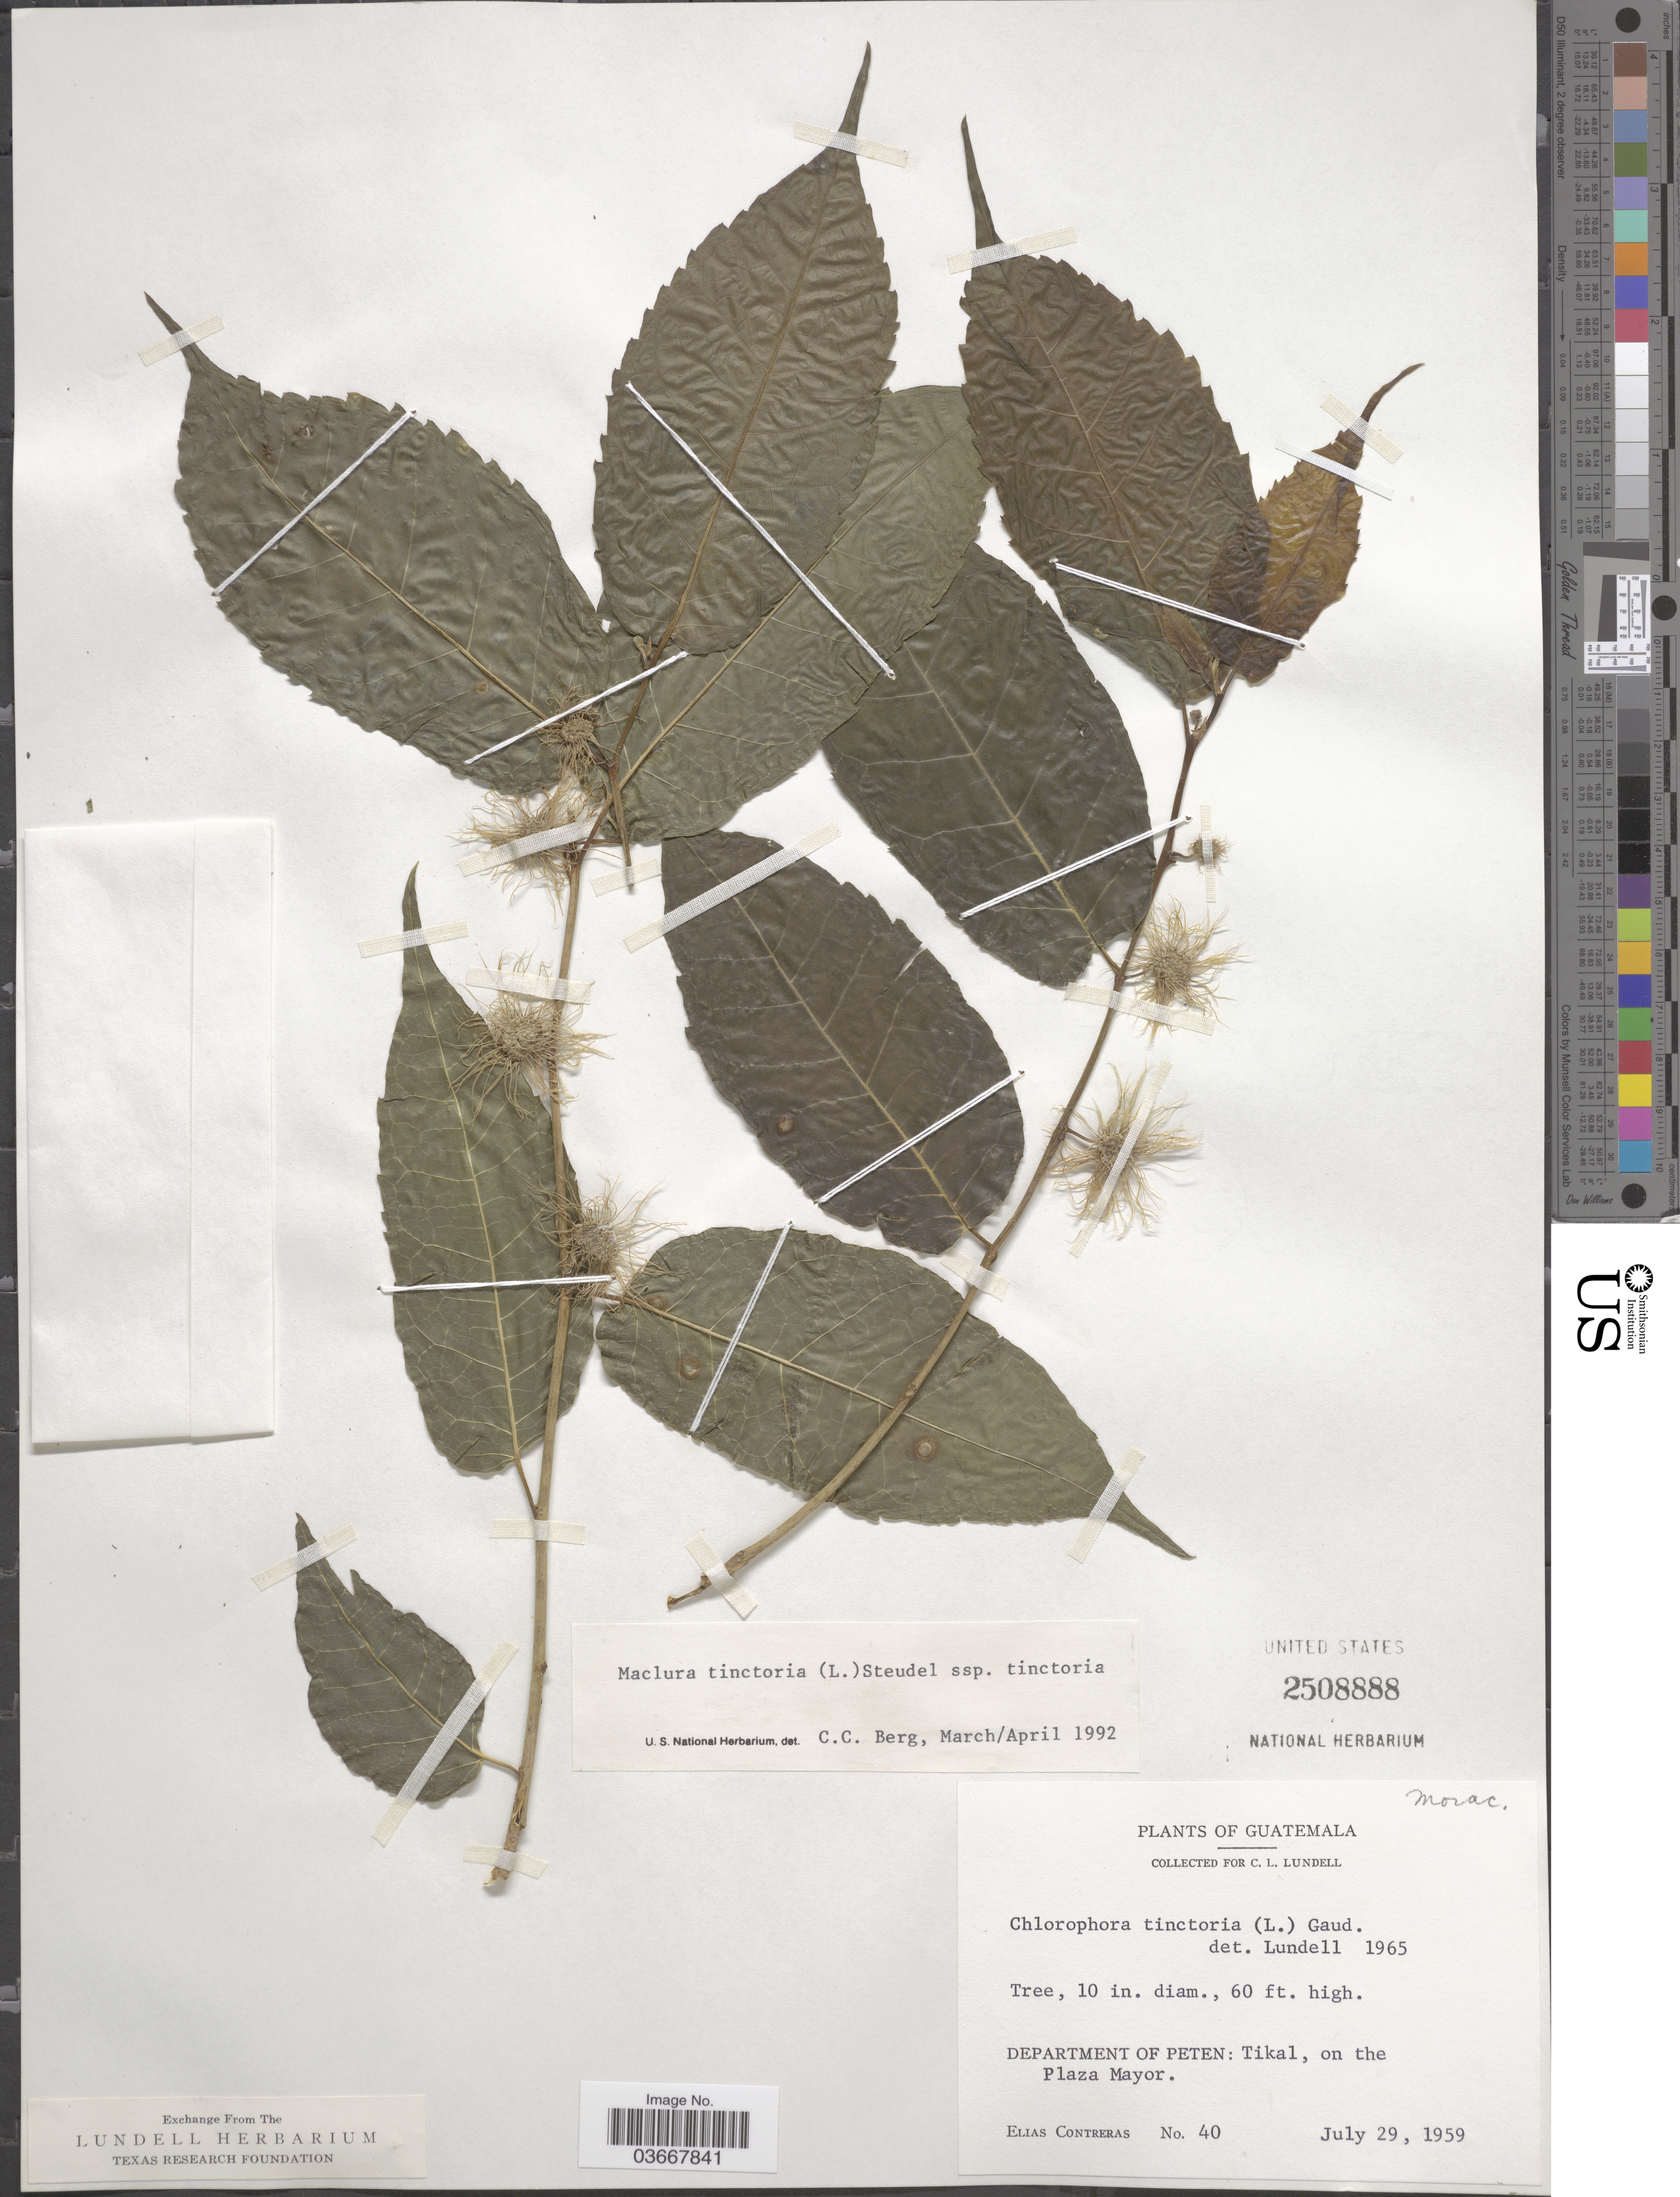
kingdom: Plantae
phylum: Tracheophyta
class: Magnoliopsida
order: Rosales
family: Moraceae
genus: Maclura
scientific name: Maclura tinctoria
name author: (L.) D. Don ex Steud.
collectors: E. Contreras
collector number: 40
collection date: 1959-07-29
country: Guatemala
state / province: El Peten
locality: Department of Peten: Tikal, on the Plaza Mayor.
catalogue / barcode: US 2508888